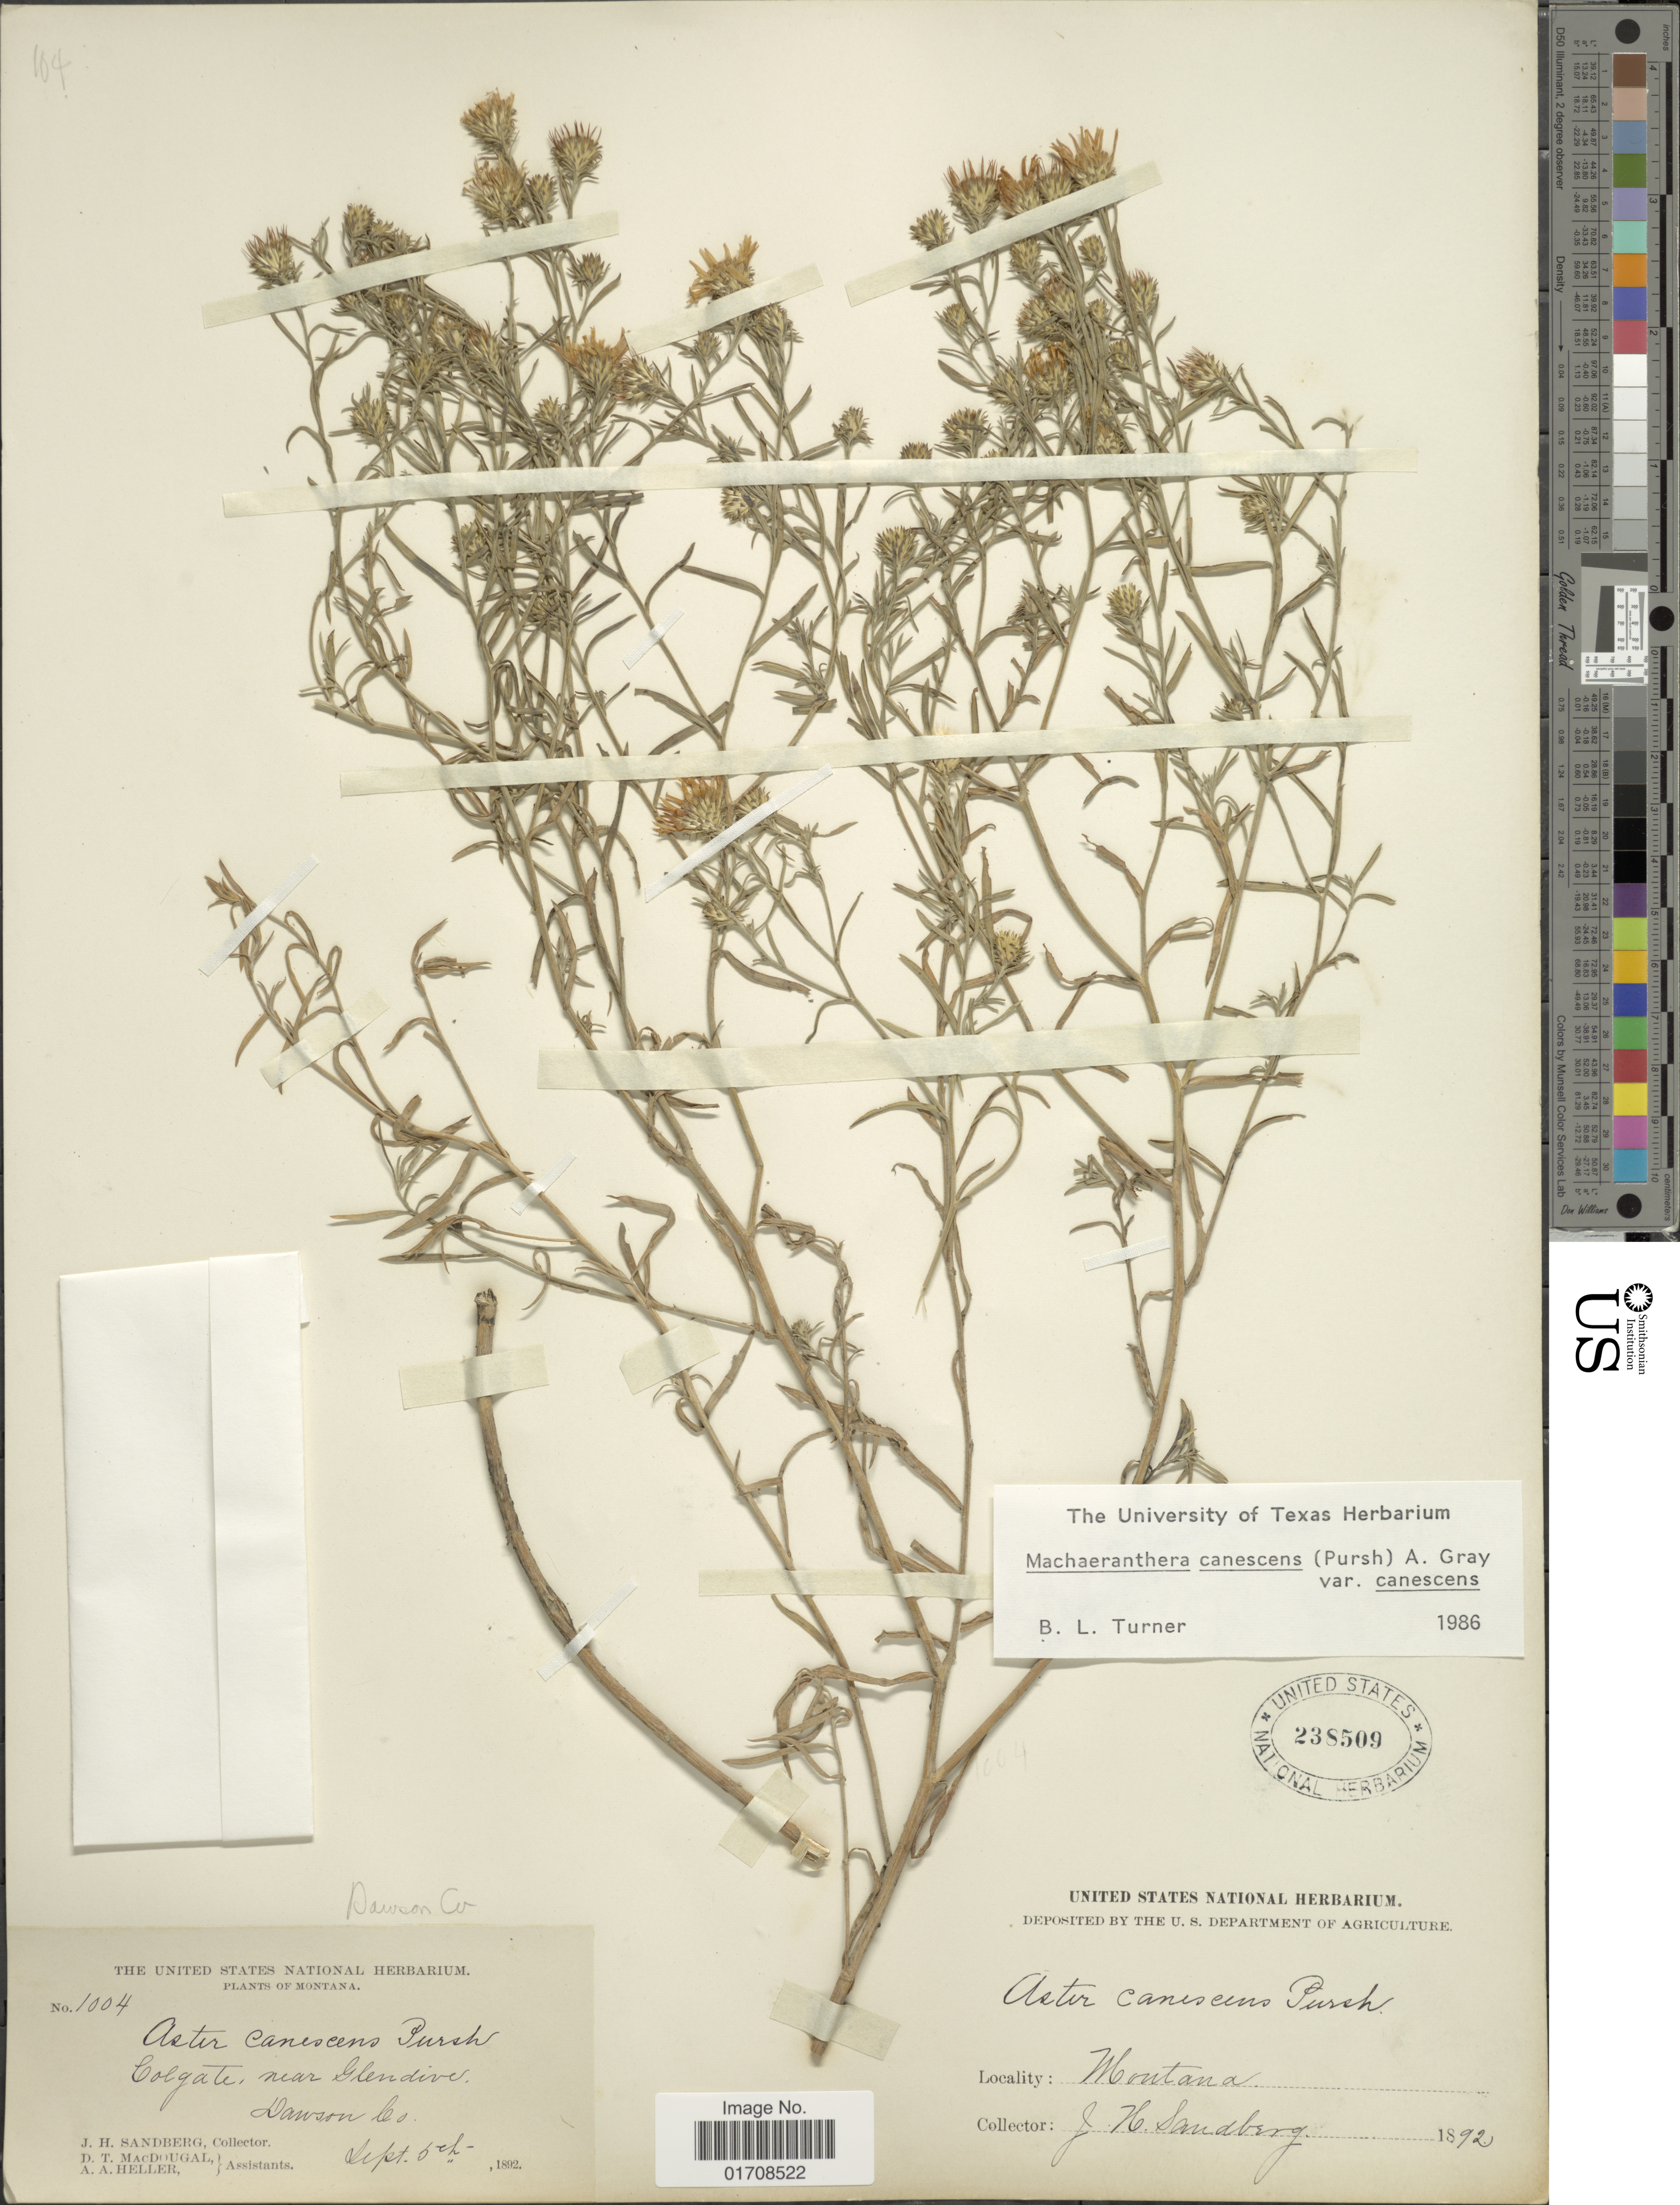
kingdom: Plantae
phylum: Tracheophyta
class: Magnoliopsida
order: Asterales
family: Asteraceae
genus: Machaeranthera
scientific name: Machaeranthera canescens var. canescens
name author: (Pursh) A. Gray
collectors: J. H. Sandberg, D. T. MacDougal & A. A. Heller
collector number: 1004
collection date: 1892-09-05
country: United States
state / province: Montana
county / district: Dawson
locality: Colgate, near Glendive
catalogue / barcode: US 238509